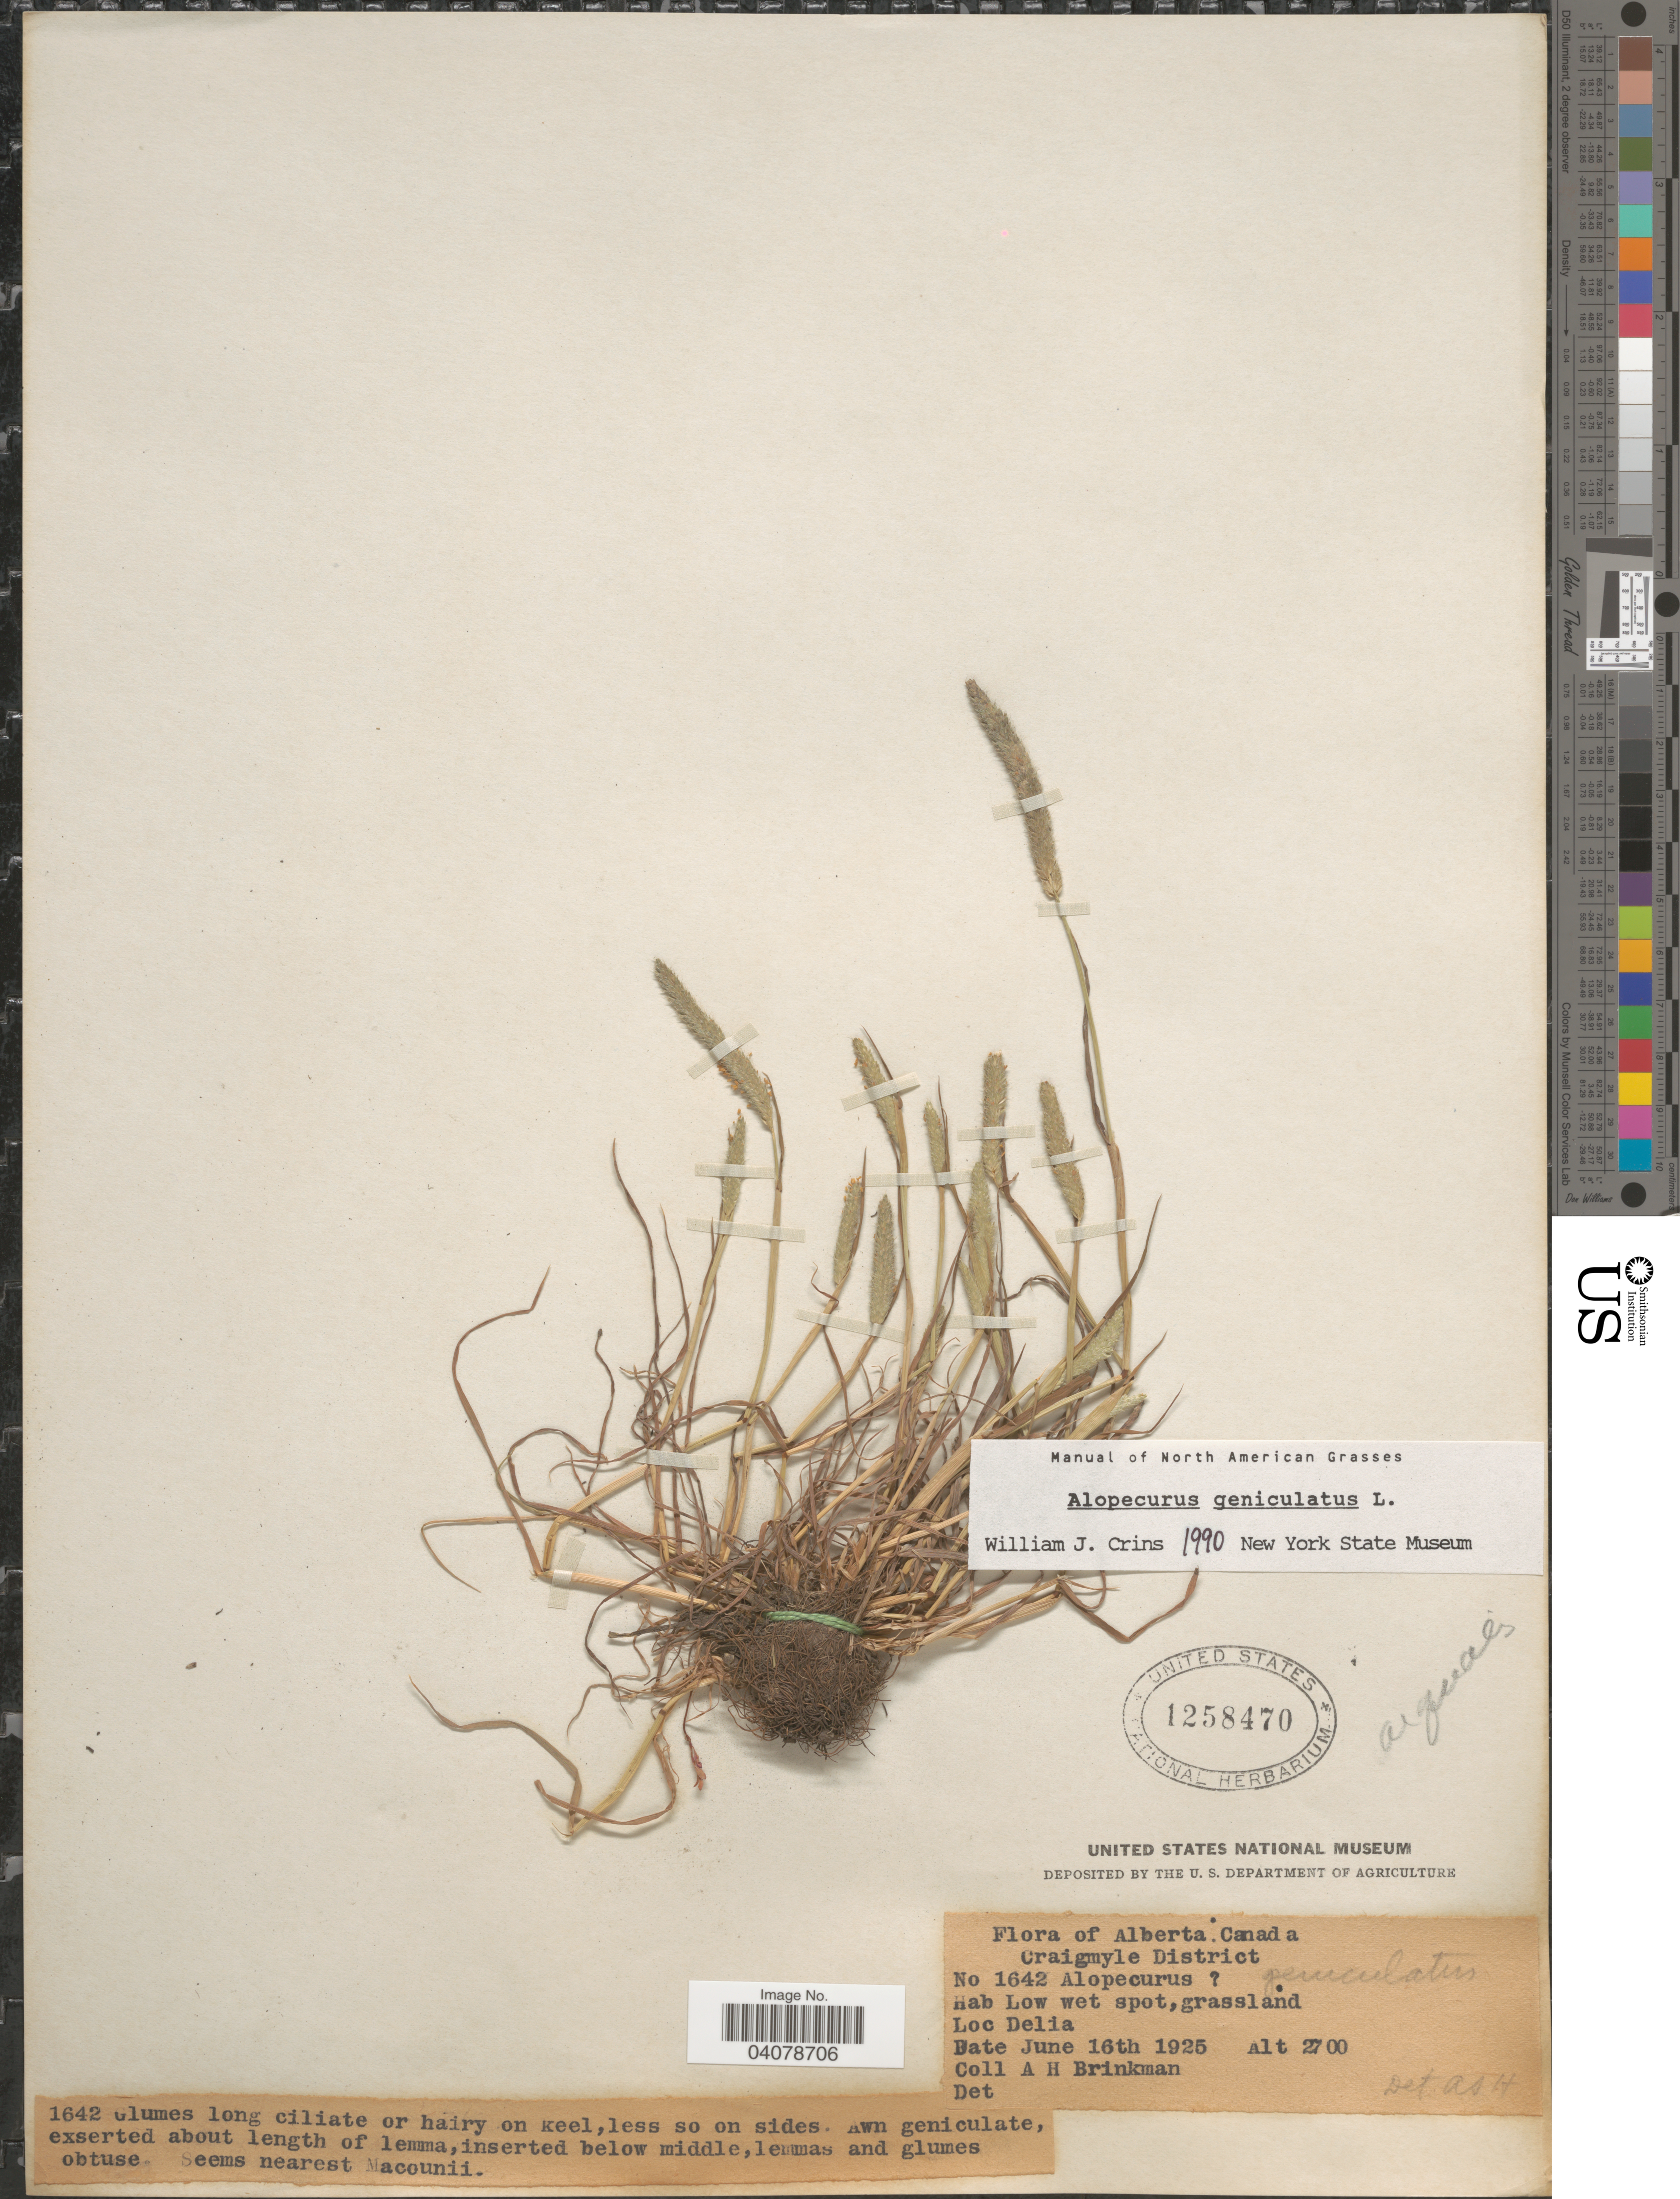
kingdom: Plantae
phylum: Tracheophyta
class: Liliopsida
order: Poales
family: Poaceae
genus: Alopecurus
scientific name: Alopecurus geniculatus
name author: L.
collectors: A. Brinkman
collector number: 1642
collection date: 1925-06-16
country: Canada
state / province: Alberta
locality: Craigmyle District. Delia.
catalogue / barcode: US 1258470